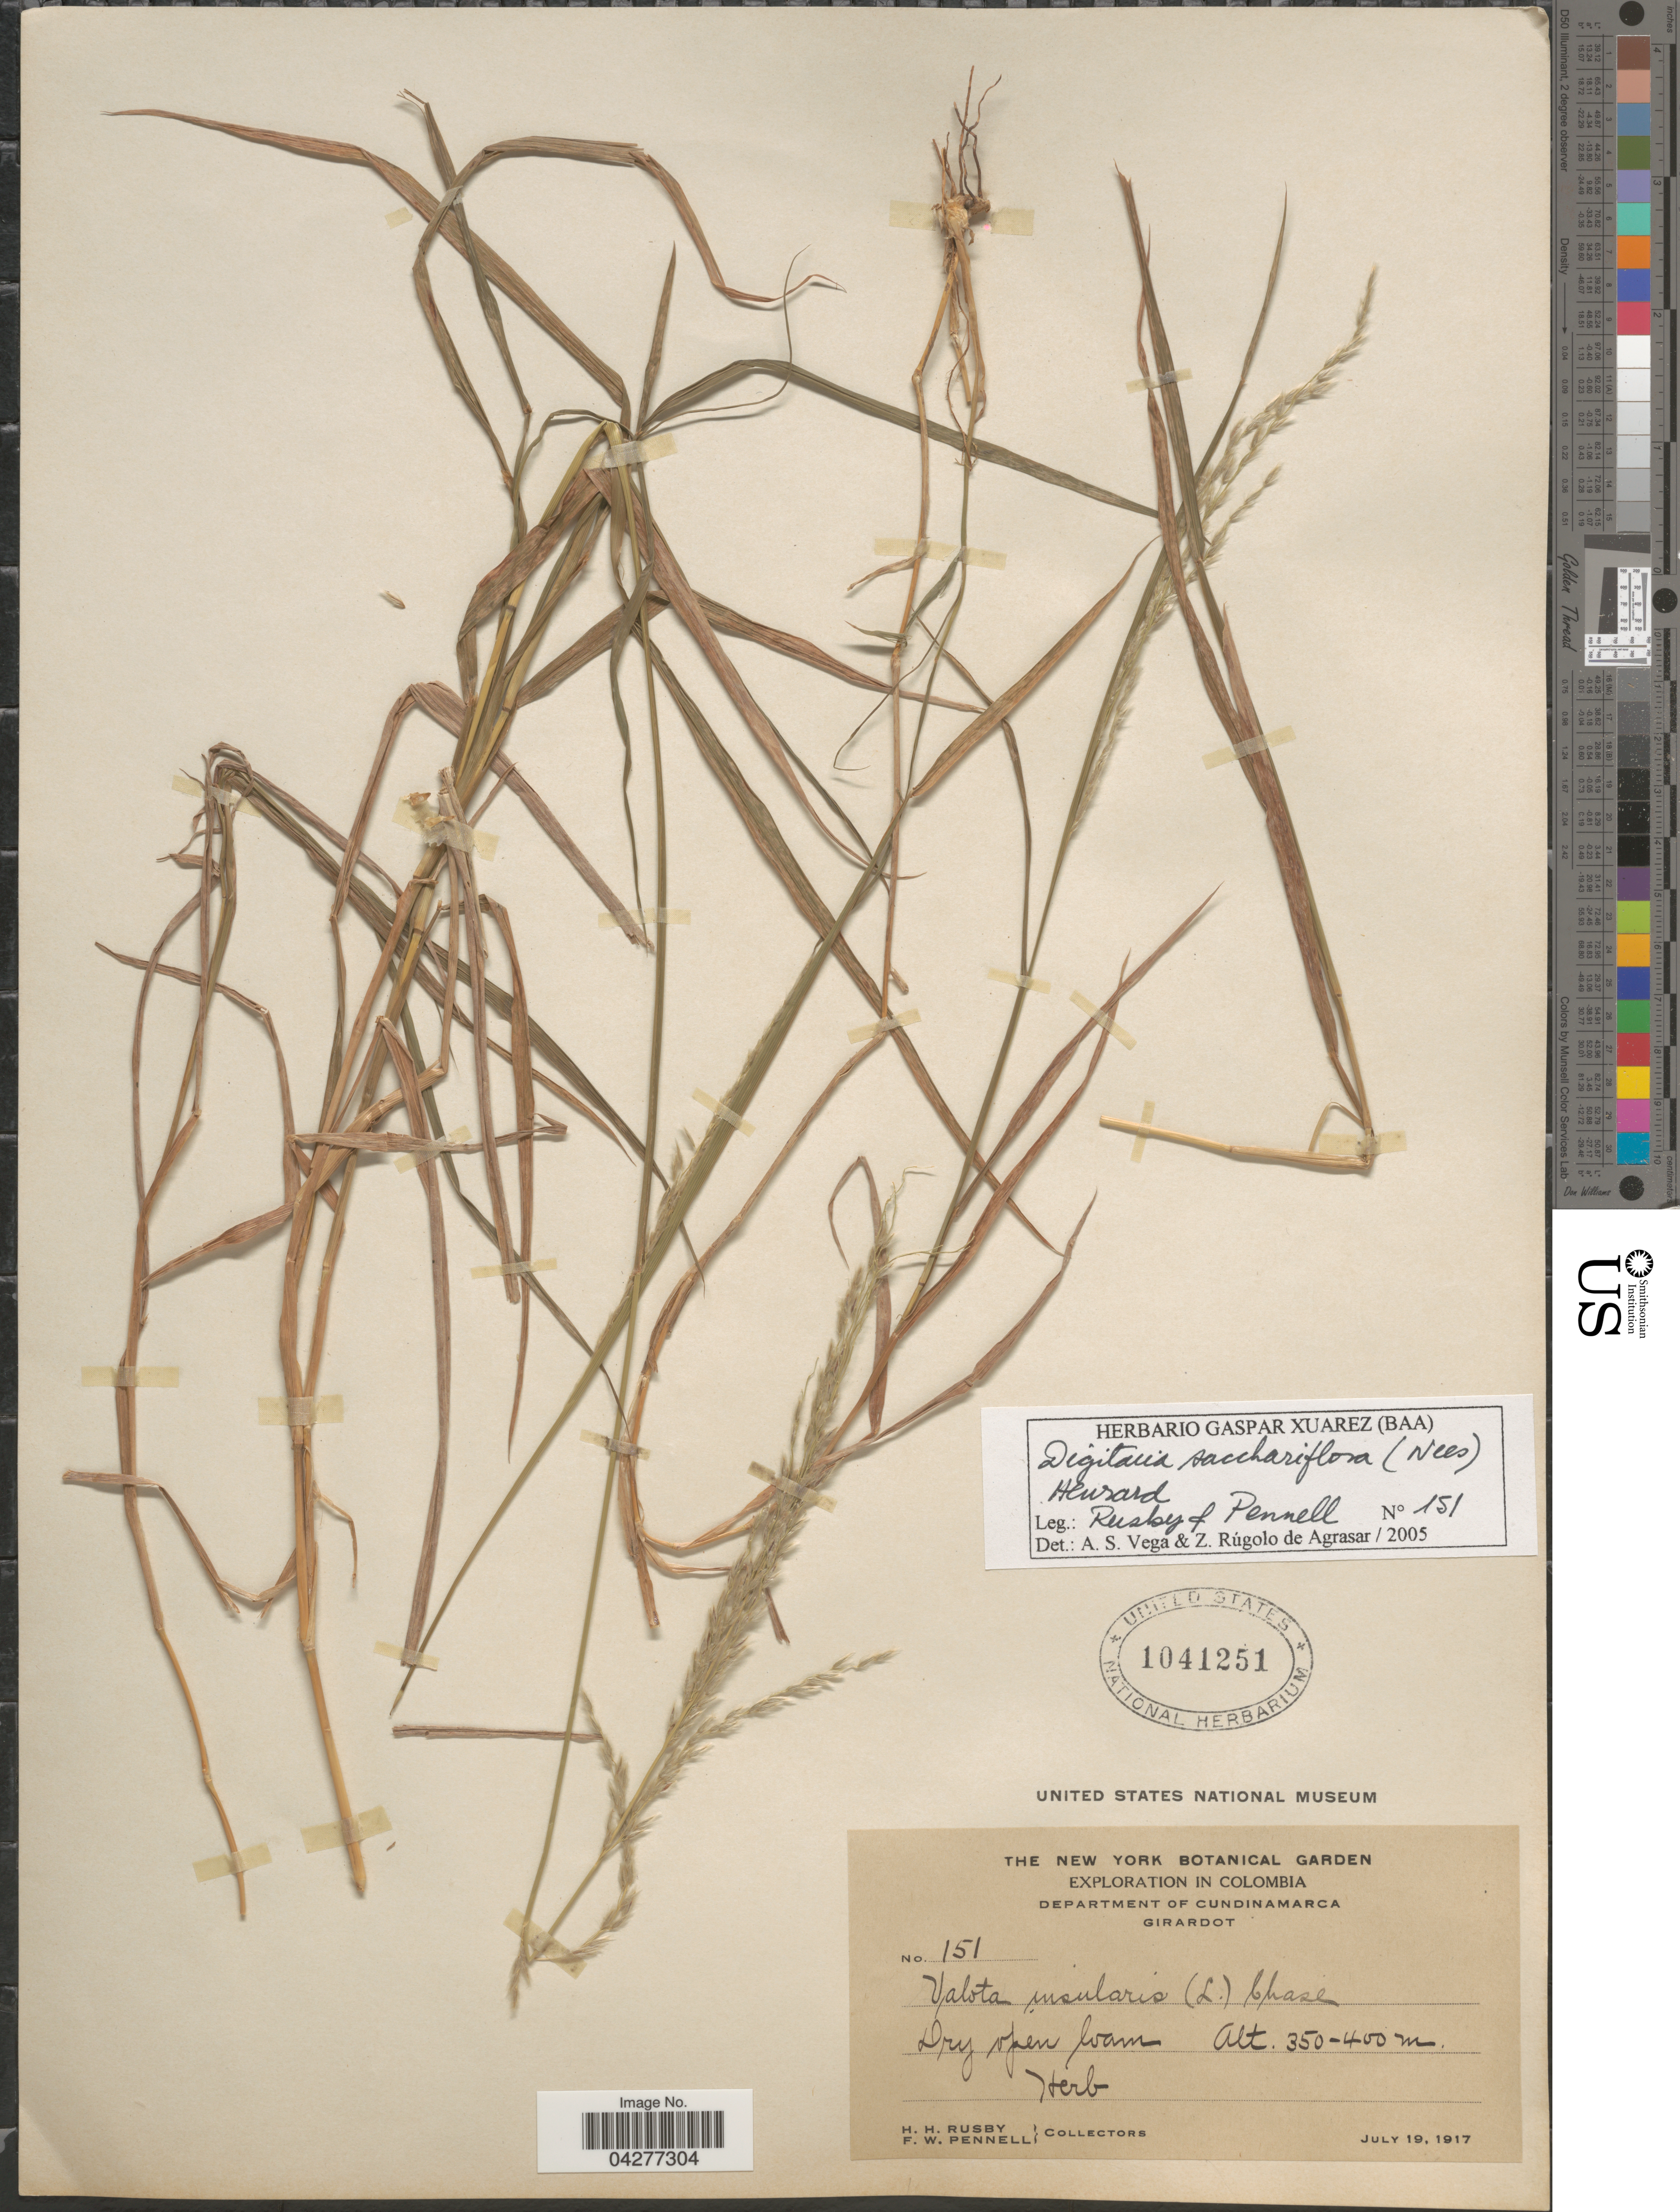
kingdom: Plantae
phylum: Tracheophyta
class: Liliopsida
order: Poales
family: Poaceae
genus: Digitaria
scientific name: Digitaria sacchariflora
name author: (Nees) Henr.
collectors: H. H. Rusby & F. W. Pennell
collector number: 151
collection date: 1917-07-19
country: Colombia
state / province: Cundinamarca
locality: Exploration in Colombia. Department of Cundinamarca. Girardot. Dry open loam.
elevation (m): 350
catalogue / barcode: US 1041251